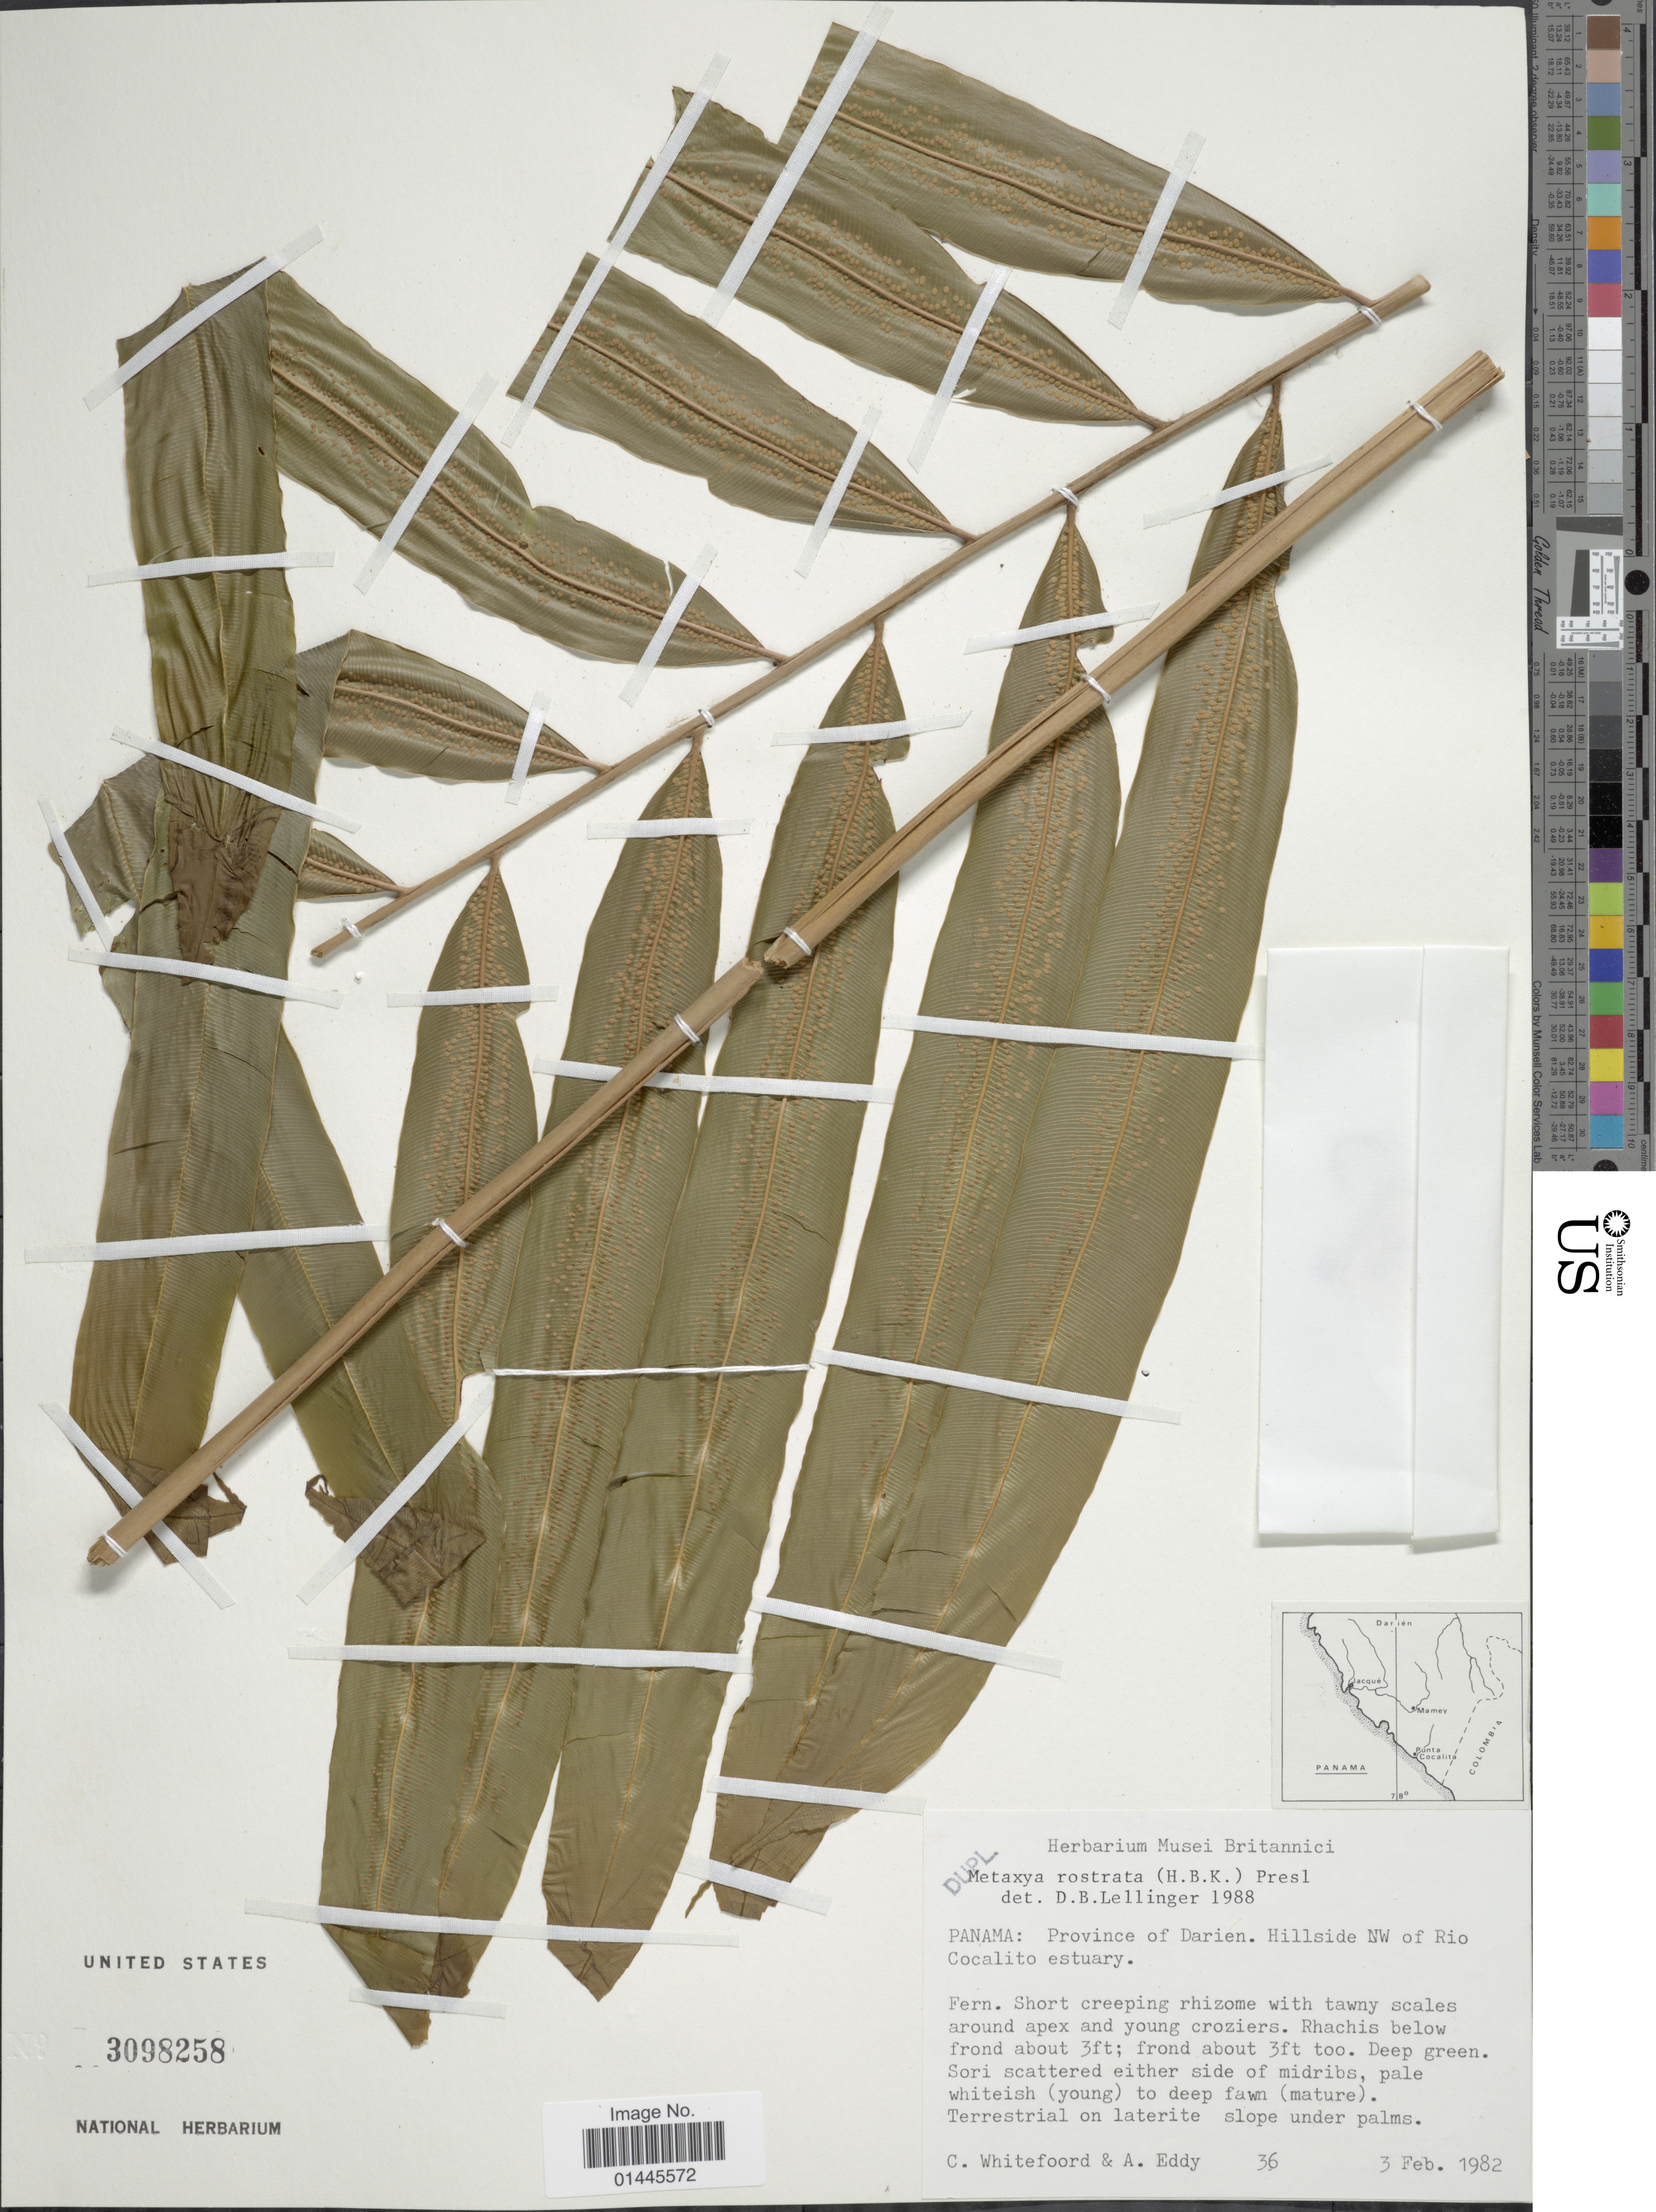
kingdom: Plantae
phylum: Tracheophyta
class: Polypodiopsida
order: Cyatheales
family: Metaxyaceae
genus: Metaxya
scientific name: Metaxya rostrata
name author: (Kunth) C. Presl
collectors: C. Whitefoord & A. Eddy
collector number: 36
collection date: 1982-02-03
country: Panama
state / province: Darién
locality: Hillside NW of Rio Cocalito estuary.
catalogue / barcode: US 3098258